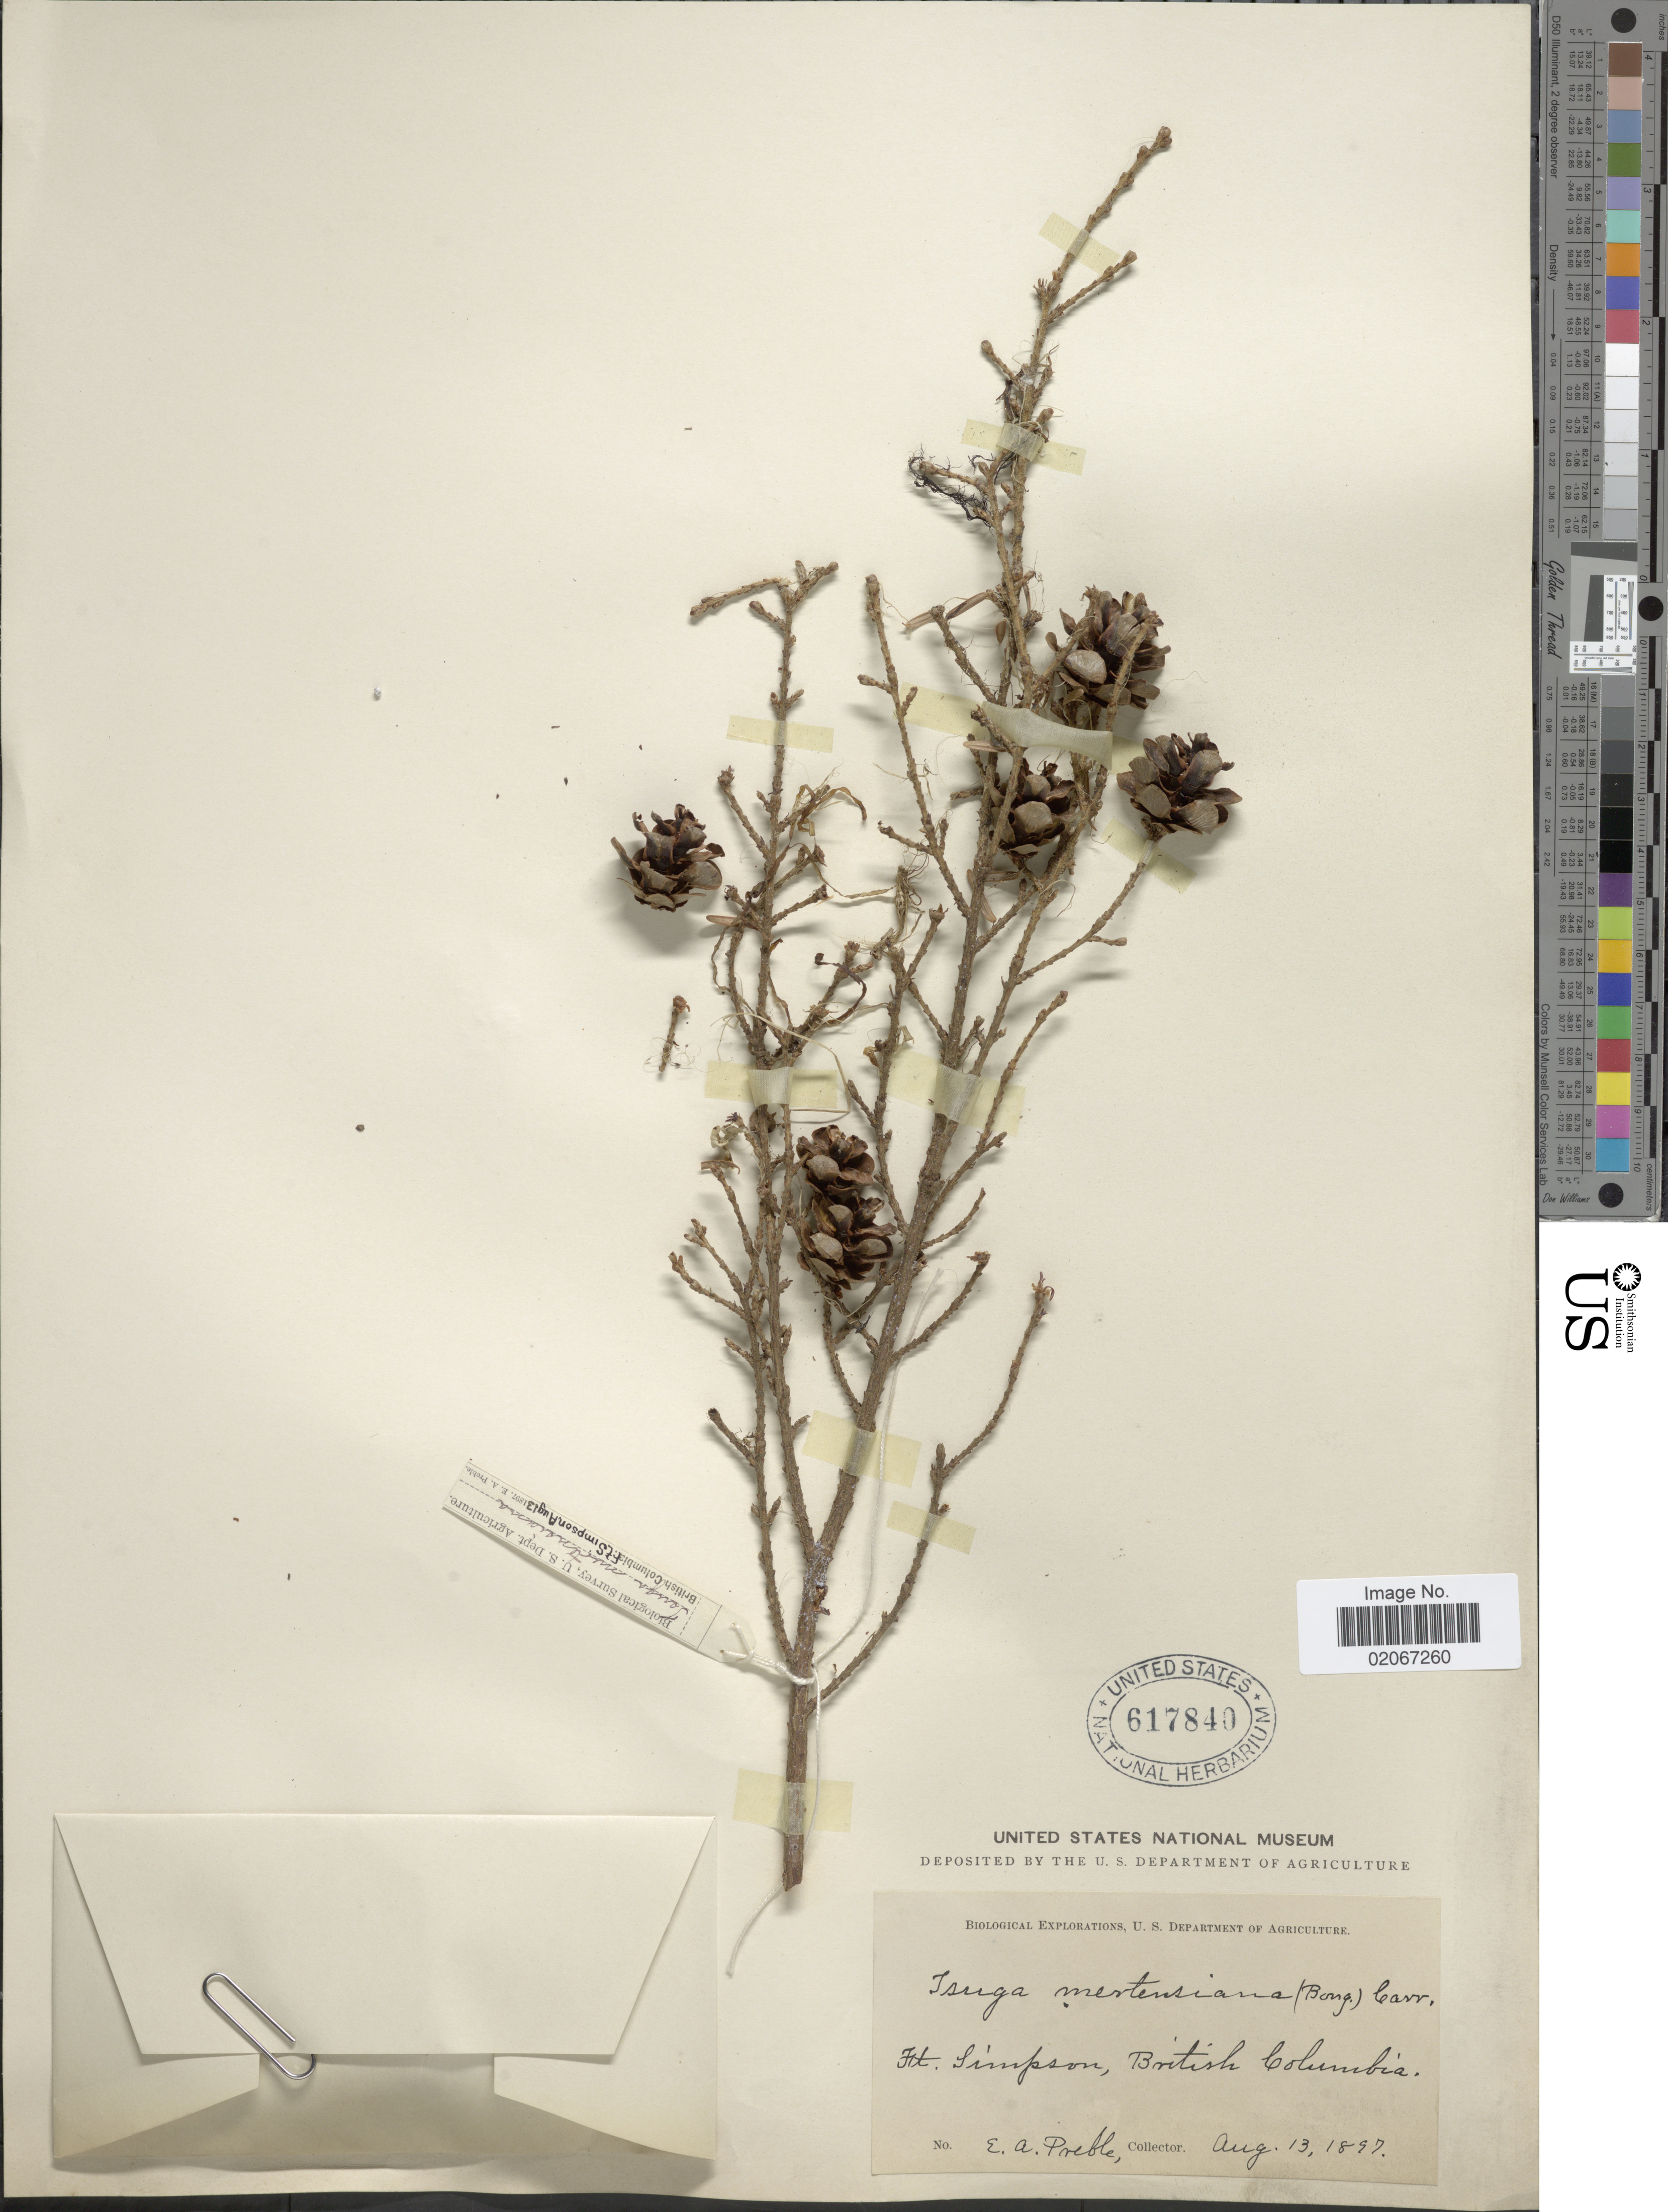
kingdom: Plantae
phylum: Tracheophyta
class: Pinopsida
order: Pinales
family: Pinaceae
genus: Tsuga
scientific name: Tsuga heterophylla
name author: (Raf.) Sarg.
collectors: E. Preble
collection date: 1897-08-13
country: Canada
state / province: British Columbia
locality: Ft. Simpson, British Columbia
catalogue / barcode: US 617840